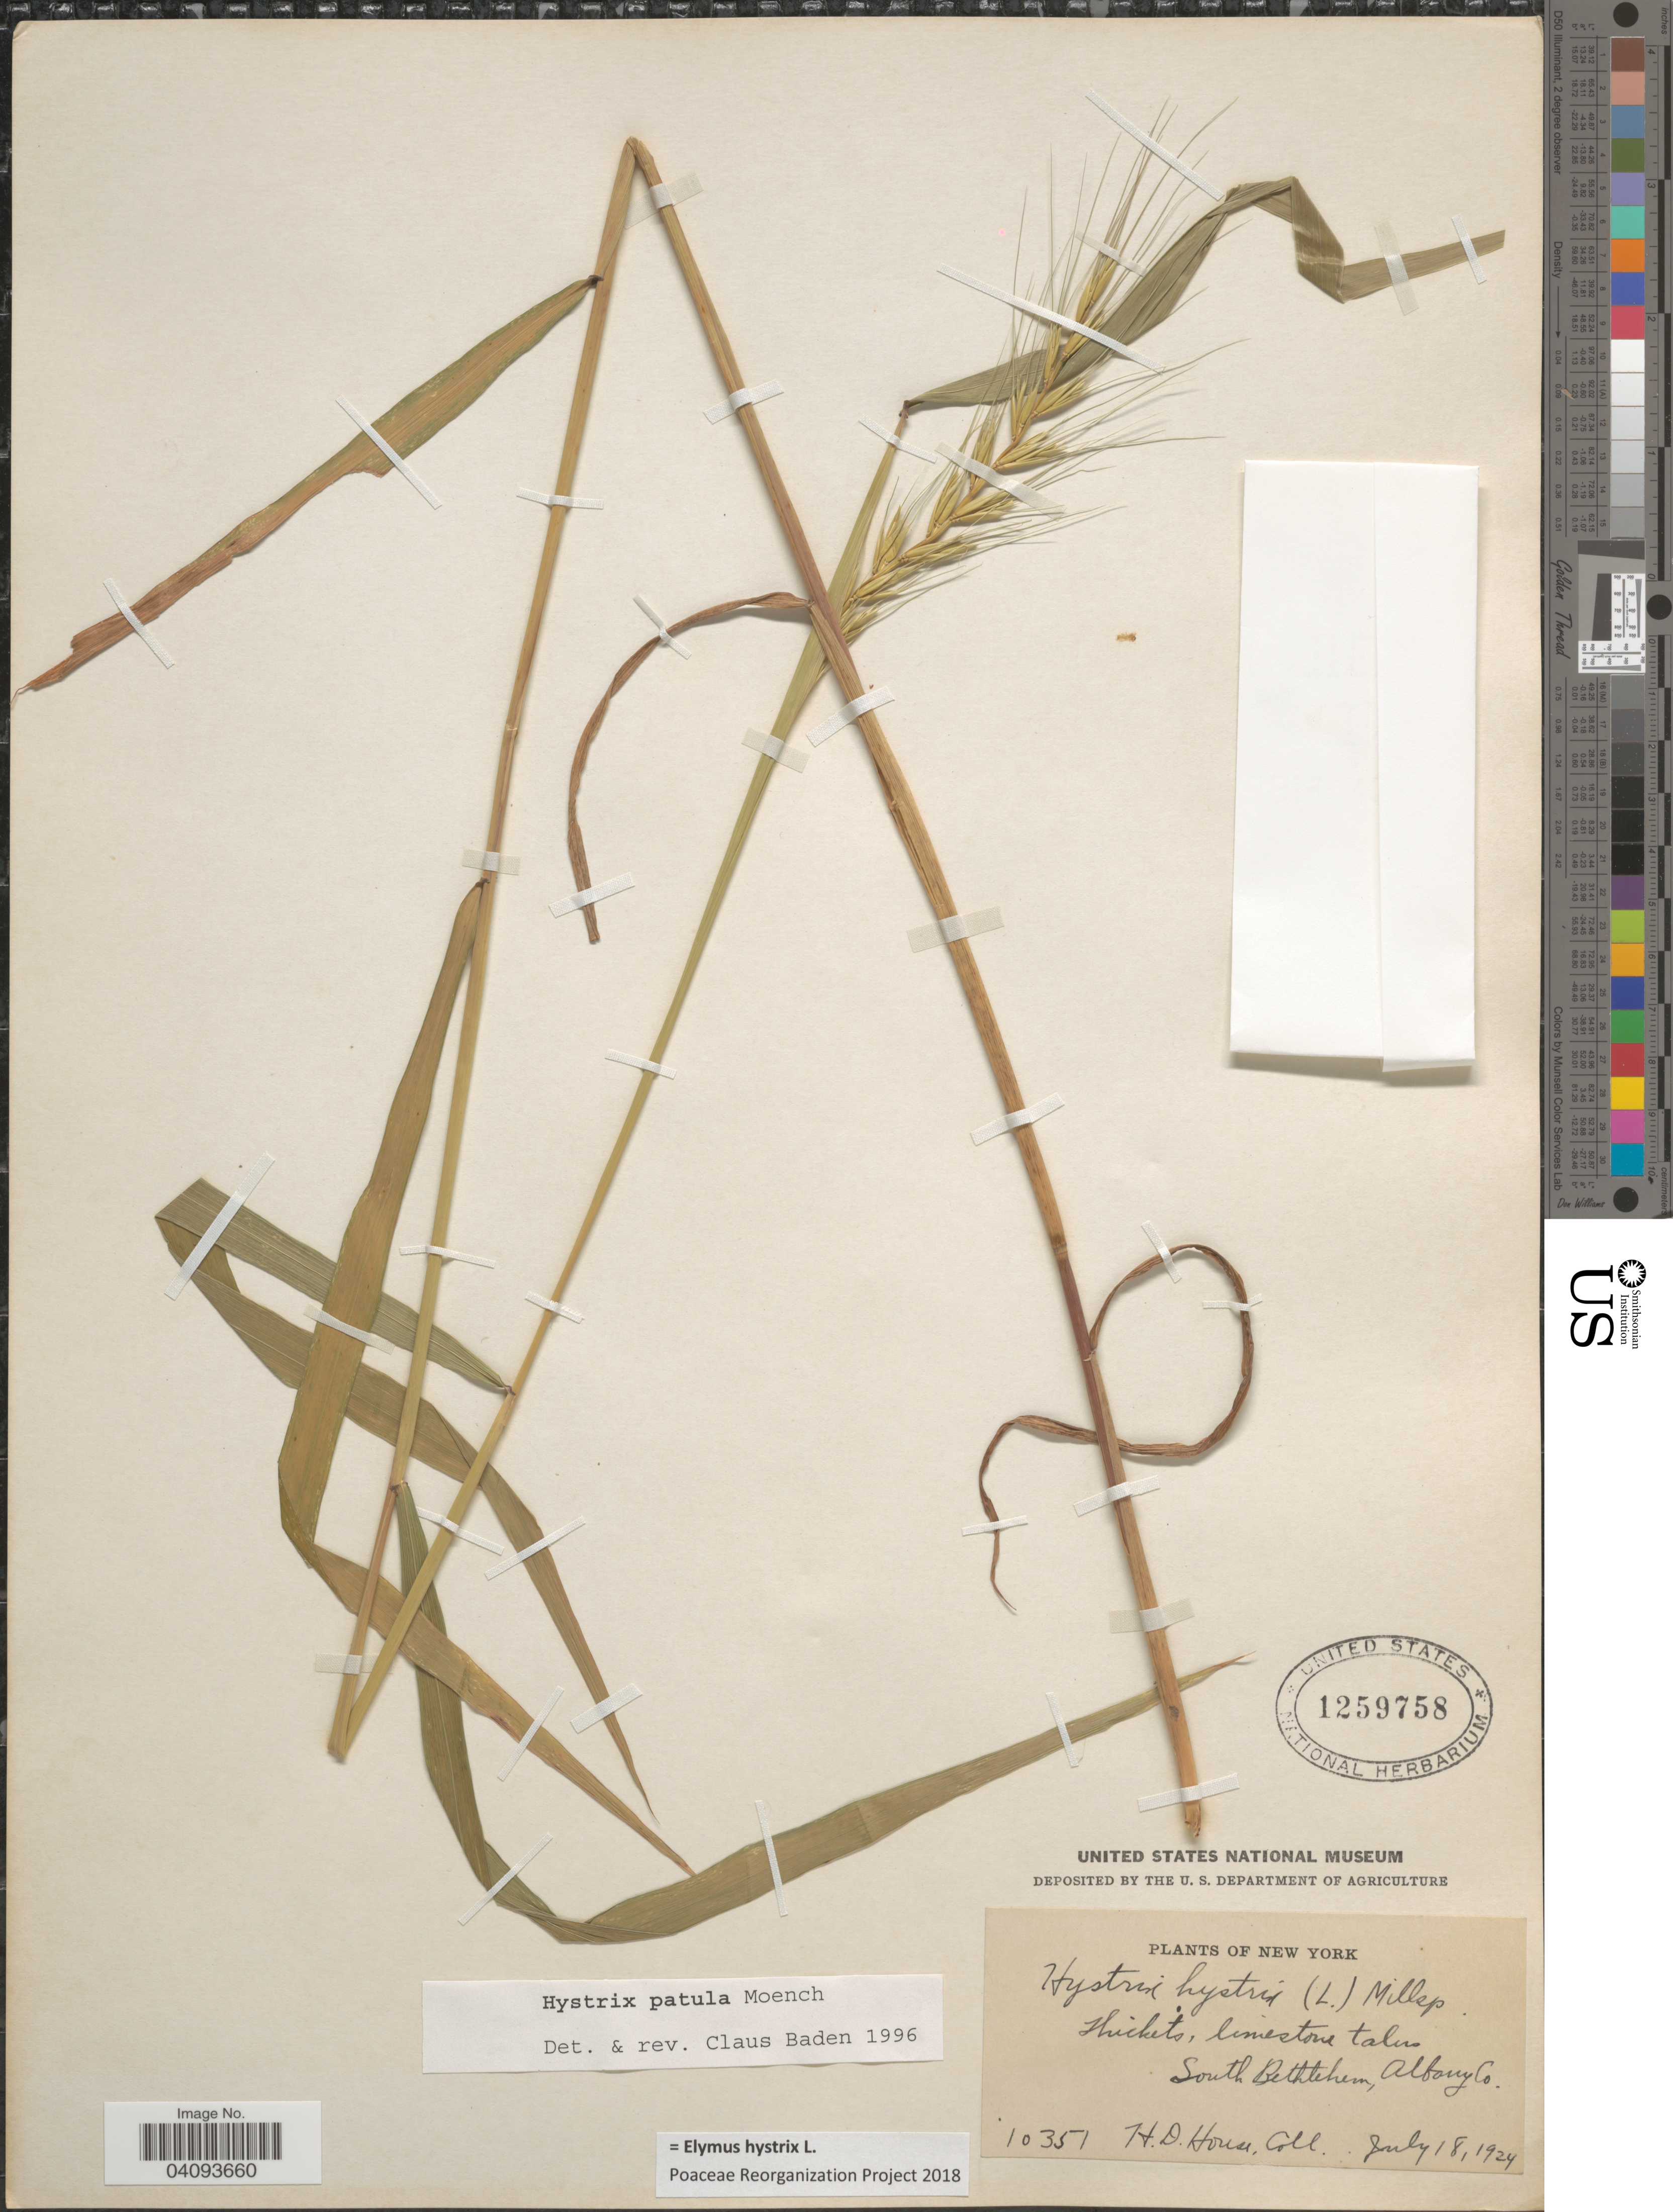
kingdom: Plantae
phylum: Tracheophyta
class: Liliopsida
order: Poales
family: Poaceae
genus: Elymus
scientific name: Elymus hystrix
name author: L.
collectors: H. D. House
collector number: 10351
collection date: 1924-07-18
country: United States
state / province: New York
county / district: Albany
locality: South Bethlehem, Albany Co.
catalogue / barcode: US 1259758